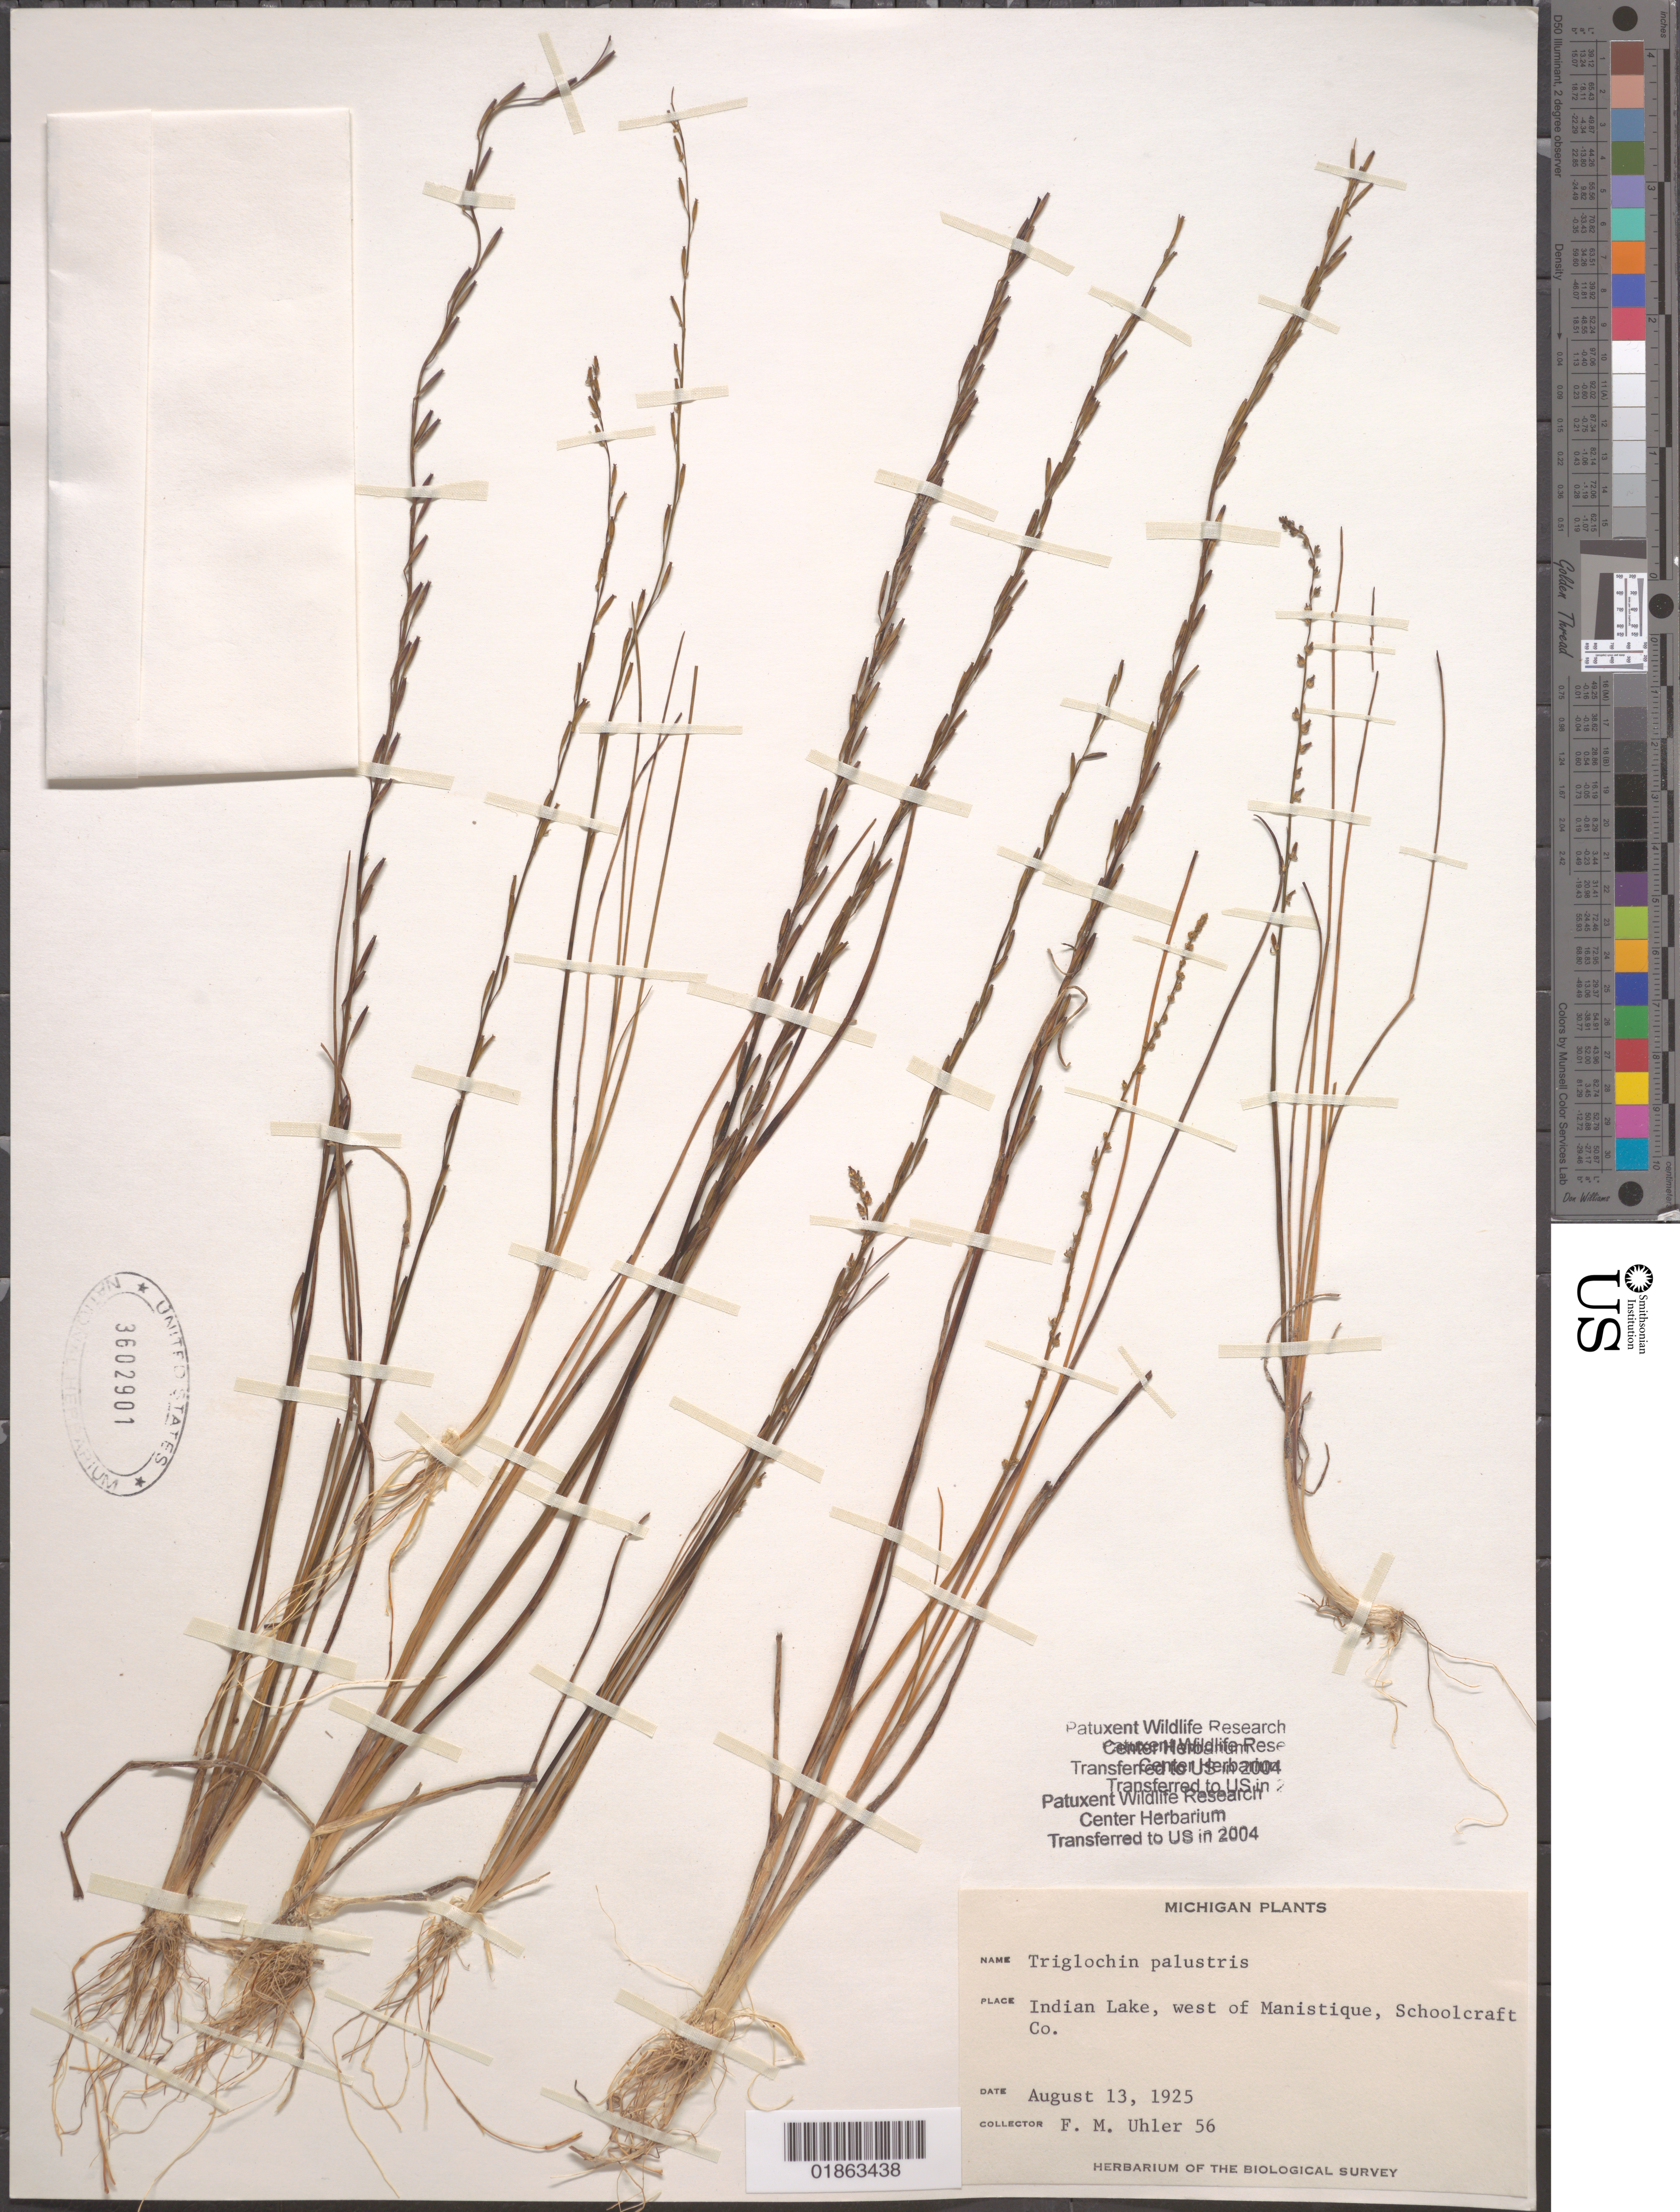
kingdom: Plantae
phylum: Tracheophyta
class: Liliopsida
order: Alismatales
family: Juncaginaceae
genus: Triglochin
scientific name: Triglochin palustris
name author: L.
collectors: F. M. Uhler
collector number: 56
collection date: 1925-08-13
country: United States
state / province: Michigan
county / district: Schoolcraft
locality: Indian Lake, west of Manistique.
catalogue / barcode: US 3602901